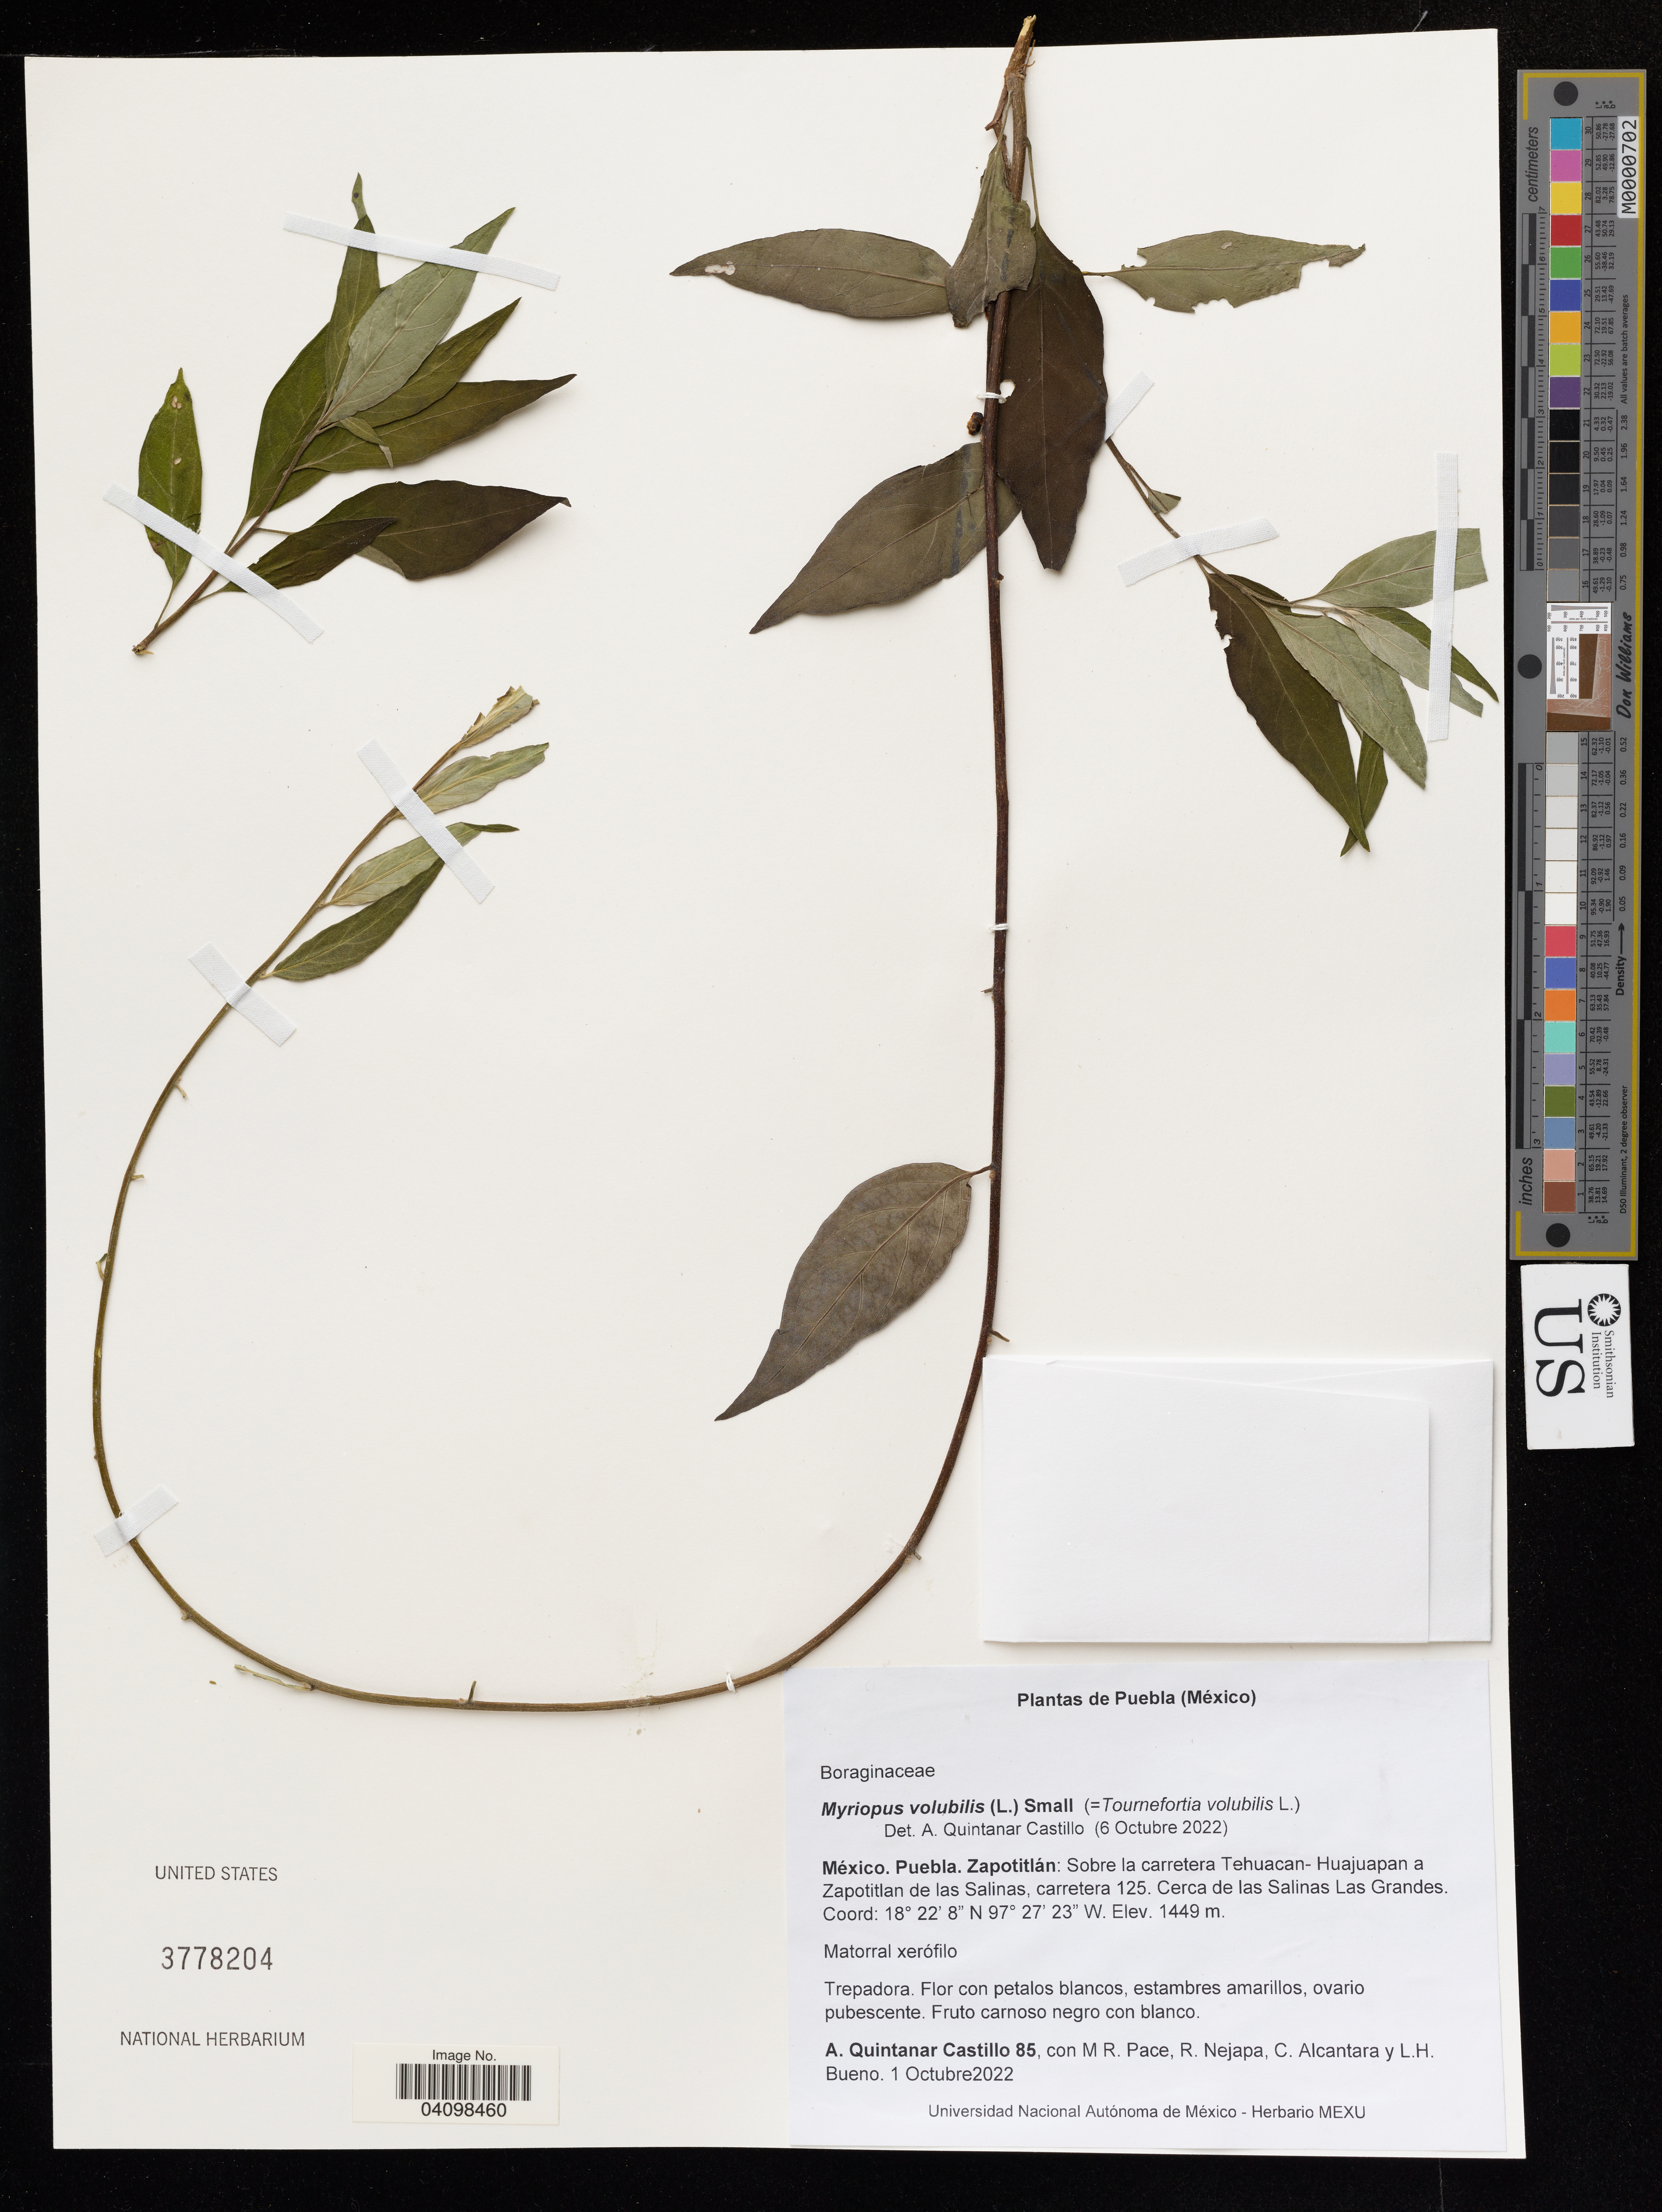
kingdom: Plantae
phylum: Tracheophyta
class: Magnoliopsida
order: Boraginales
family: Heliotropiaceae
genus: Myriopus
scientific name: Myriopus volubilis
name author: (L.) Small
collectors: A. Quintanar Castillo, M. R. Pace, R. Nejapa & C. Alcantara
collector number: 85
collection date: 2022-10-01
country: Mexico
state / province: Puebla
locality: Zapotitlán: Sobre la carreta Tehuacan-Huajuapan a Zapotitlan de la Salinas, carretera 125. Cerca de las Salinas Las Grandes.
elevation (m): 1449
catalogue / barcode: US 3778204